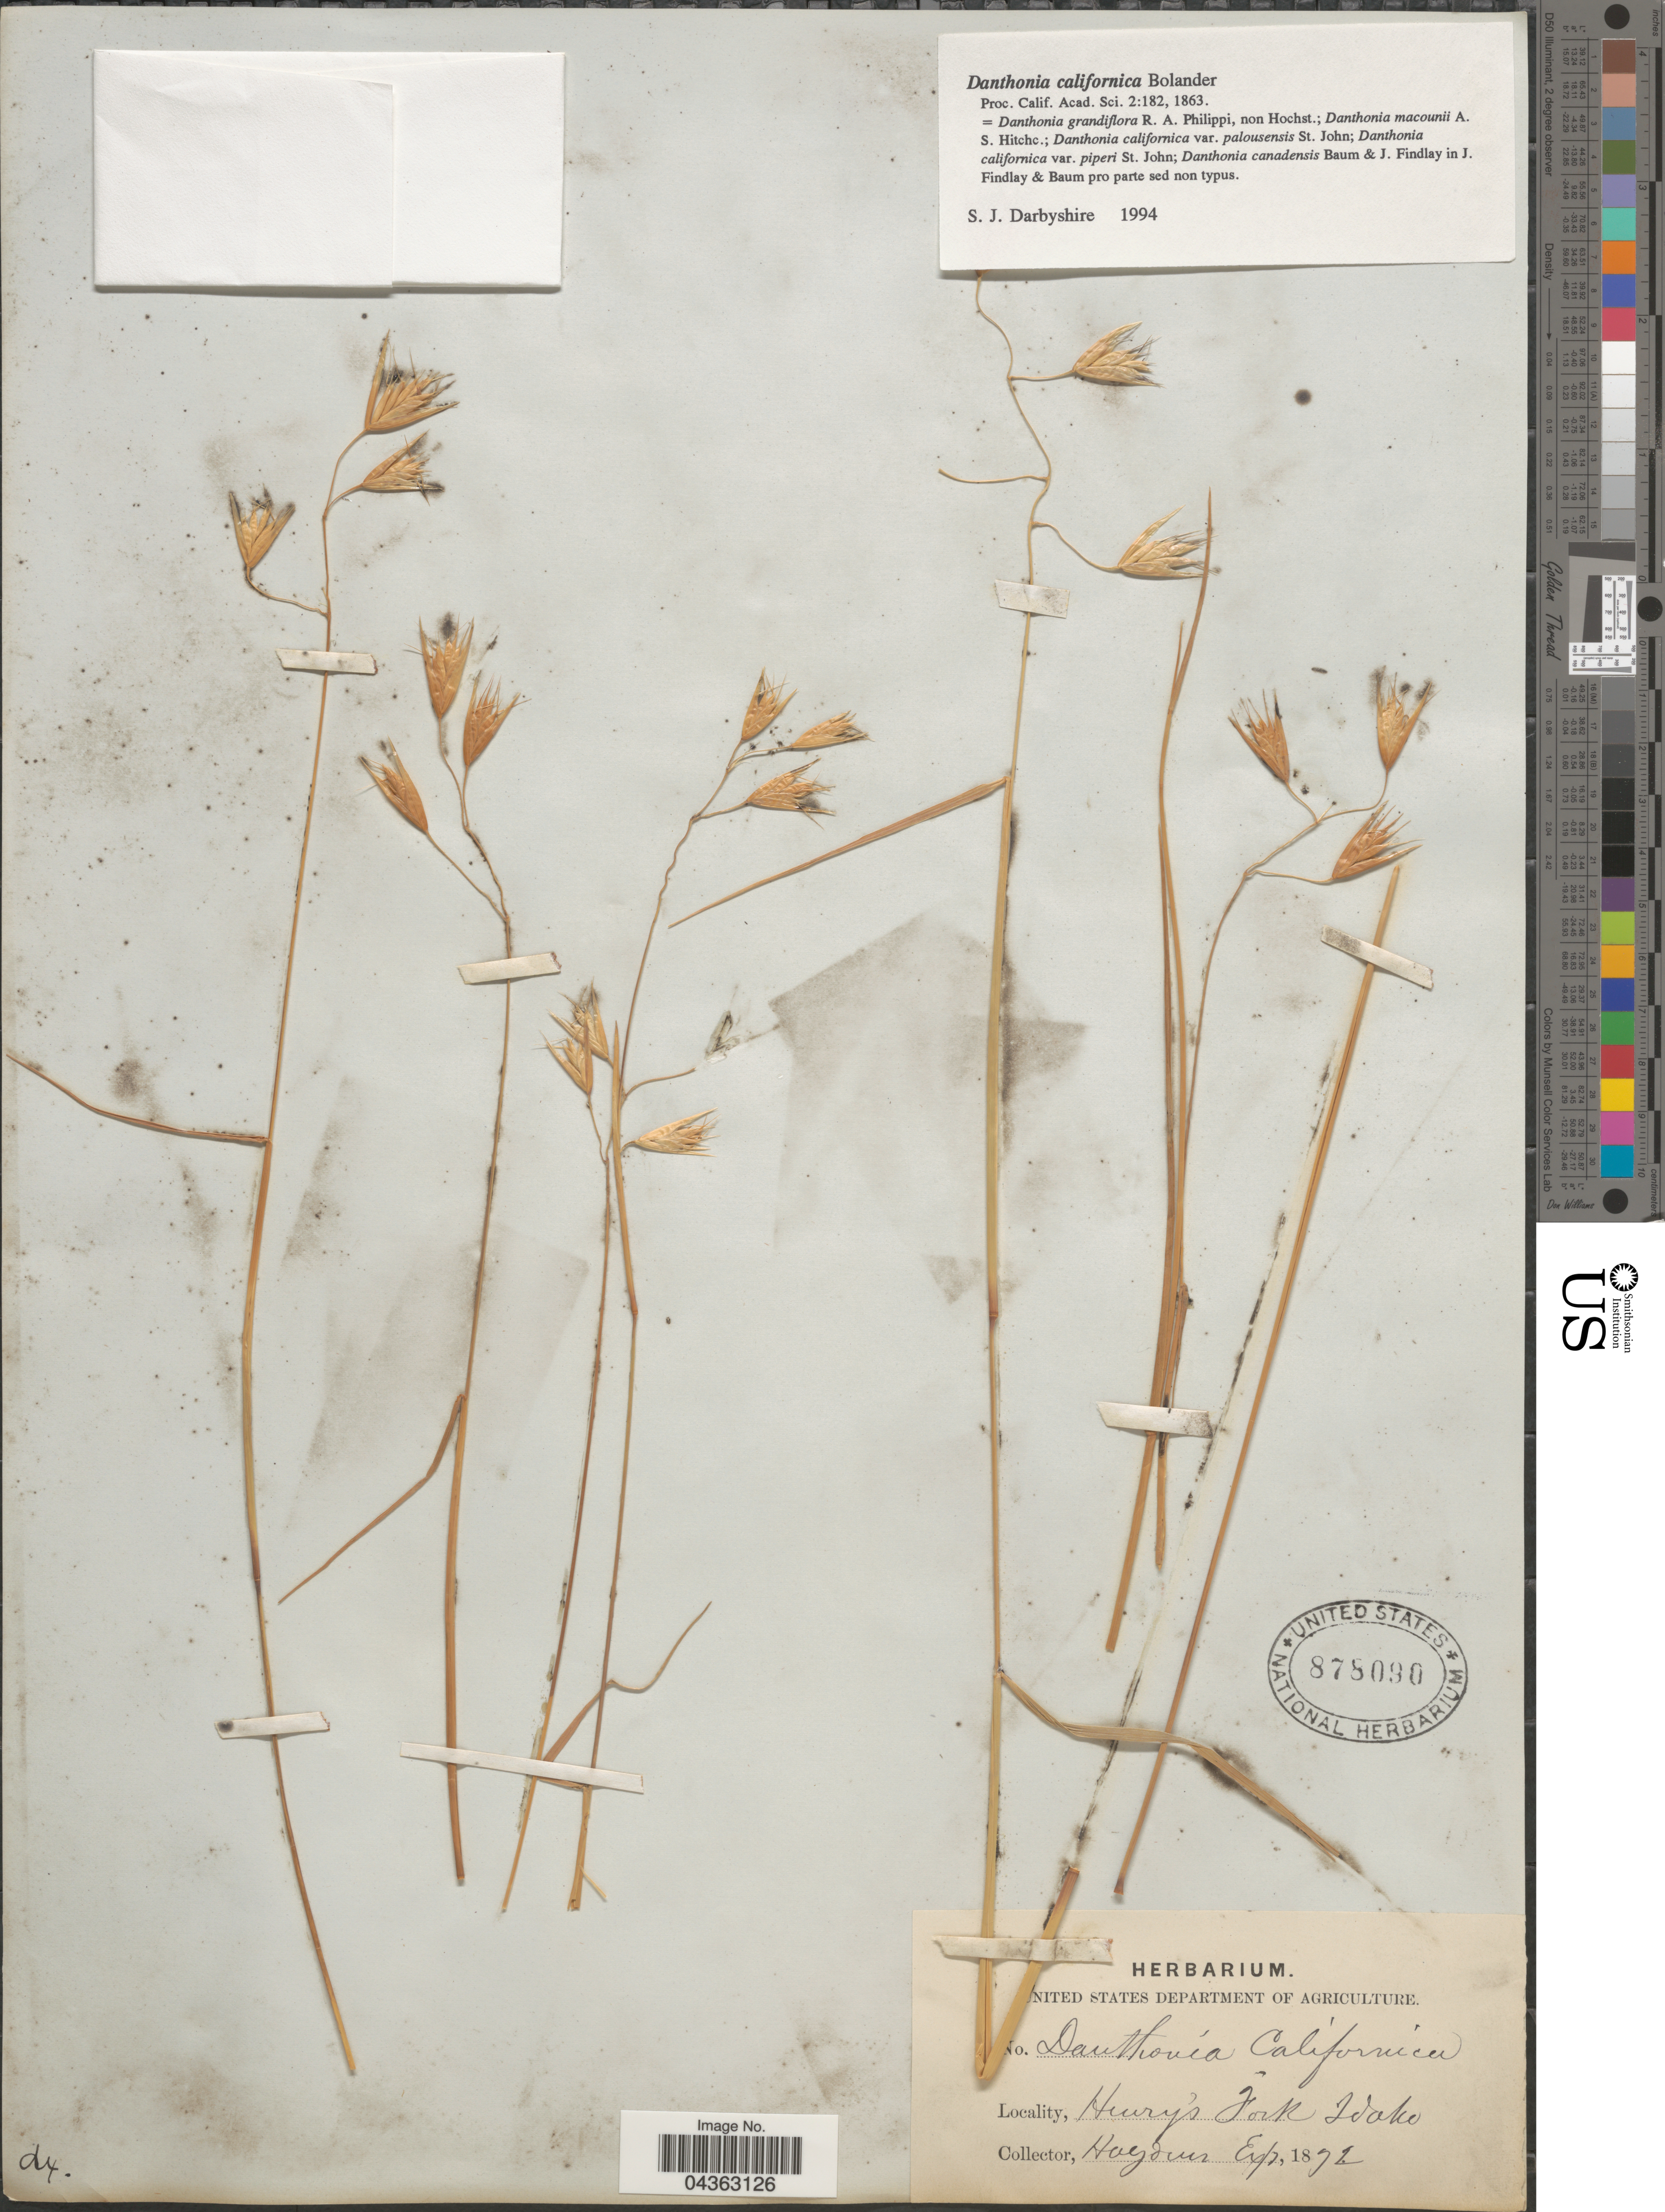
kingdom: Plantae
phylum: Tracheophyta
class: Liliopsida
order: Poales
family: Poaceae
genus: Danthonia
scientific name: Danthonia californica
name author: Bol.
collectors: Hayden Exped.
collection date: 1872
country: United States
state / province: Idaho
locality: Henry's Fork.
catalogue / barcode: US 878090